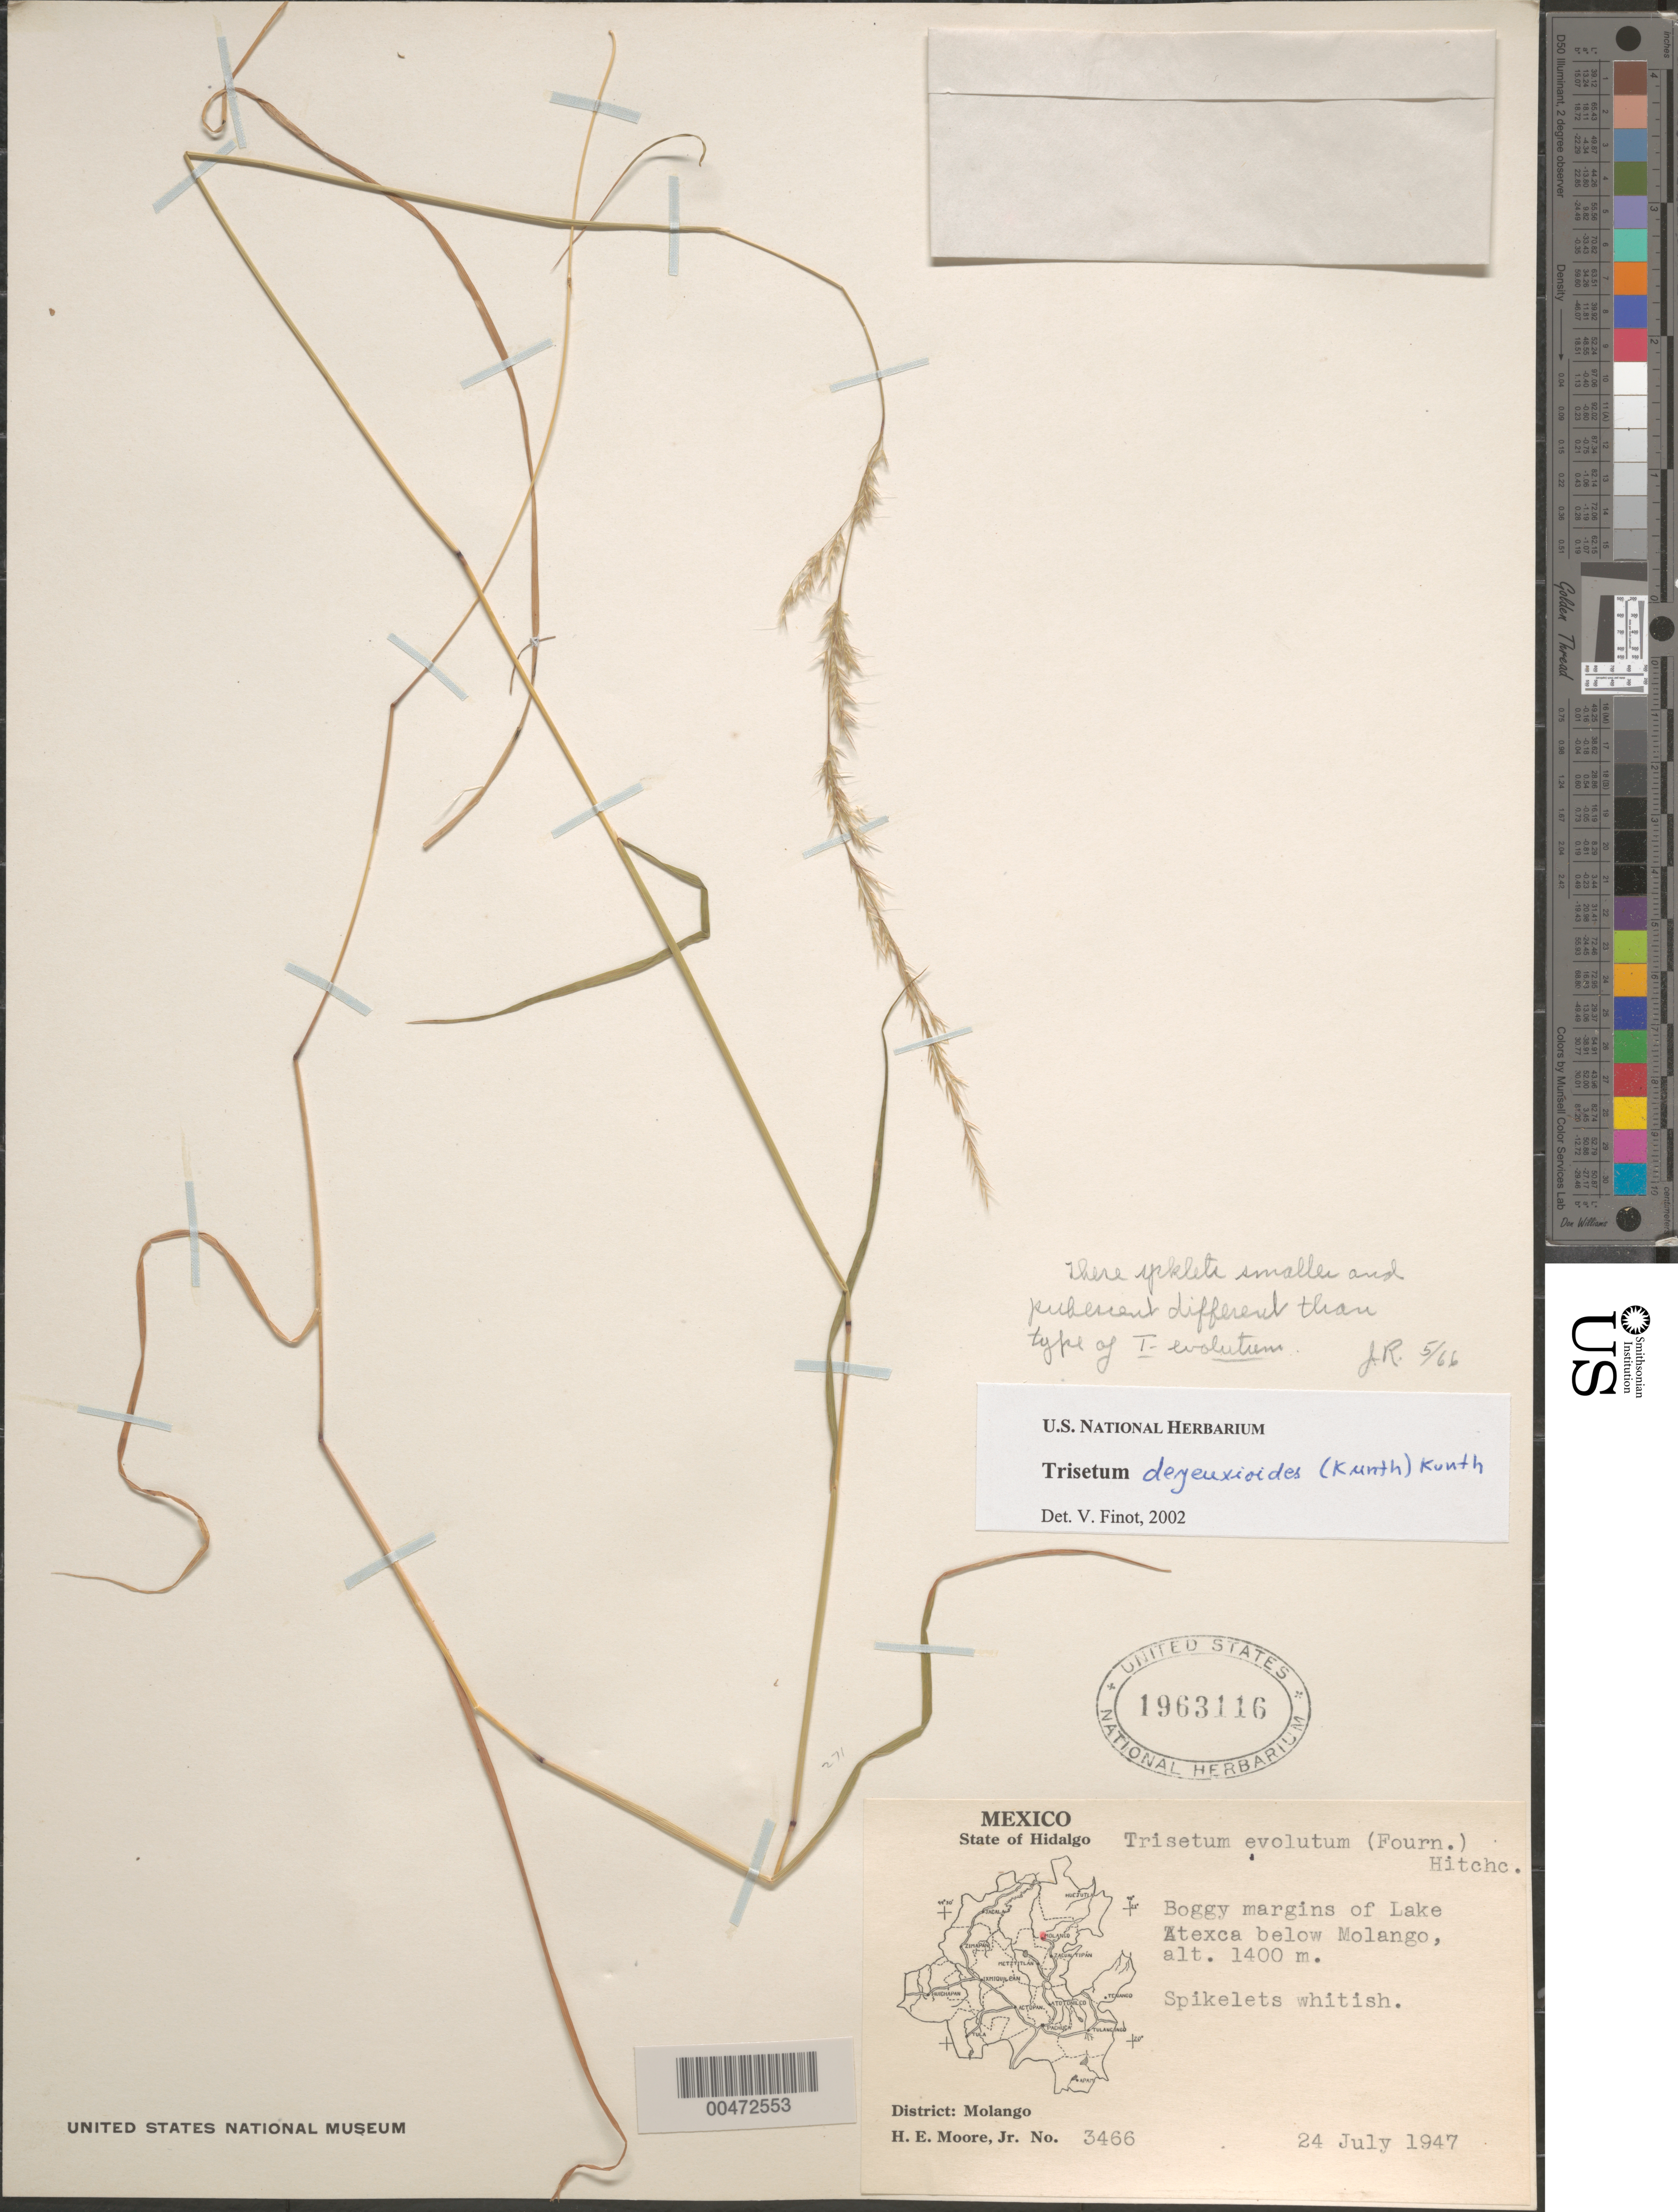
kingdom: Plantae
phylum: Tracheophyta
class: Liliopsida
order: Poales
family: Poaceae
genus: Peyritschia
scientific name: Peyritschia deyeuxioides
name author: (Kunth) Finot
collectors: H. Moore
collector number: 3466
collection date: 1947-07-24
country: Mexico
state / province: Hidalgo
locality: Boggy margins of Lake Atexca below Molango. District: Molango.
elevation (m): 1400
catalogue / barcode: US 1963116